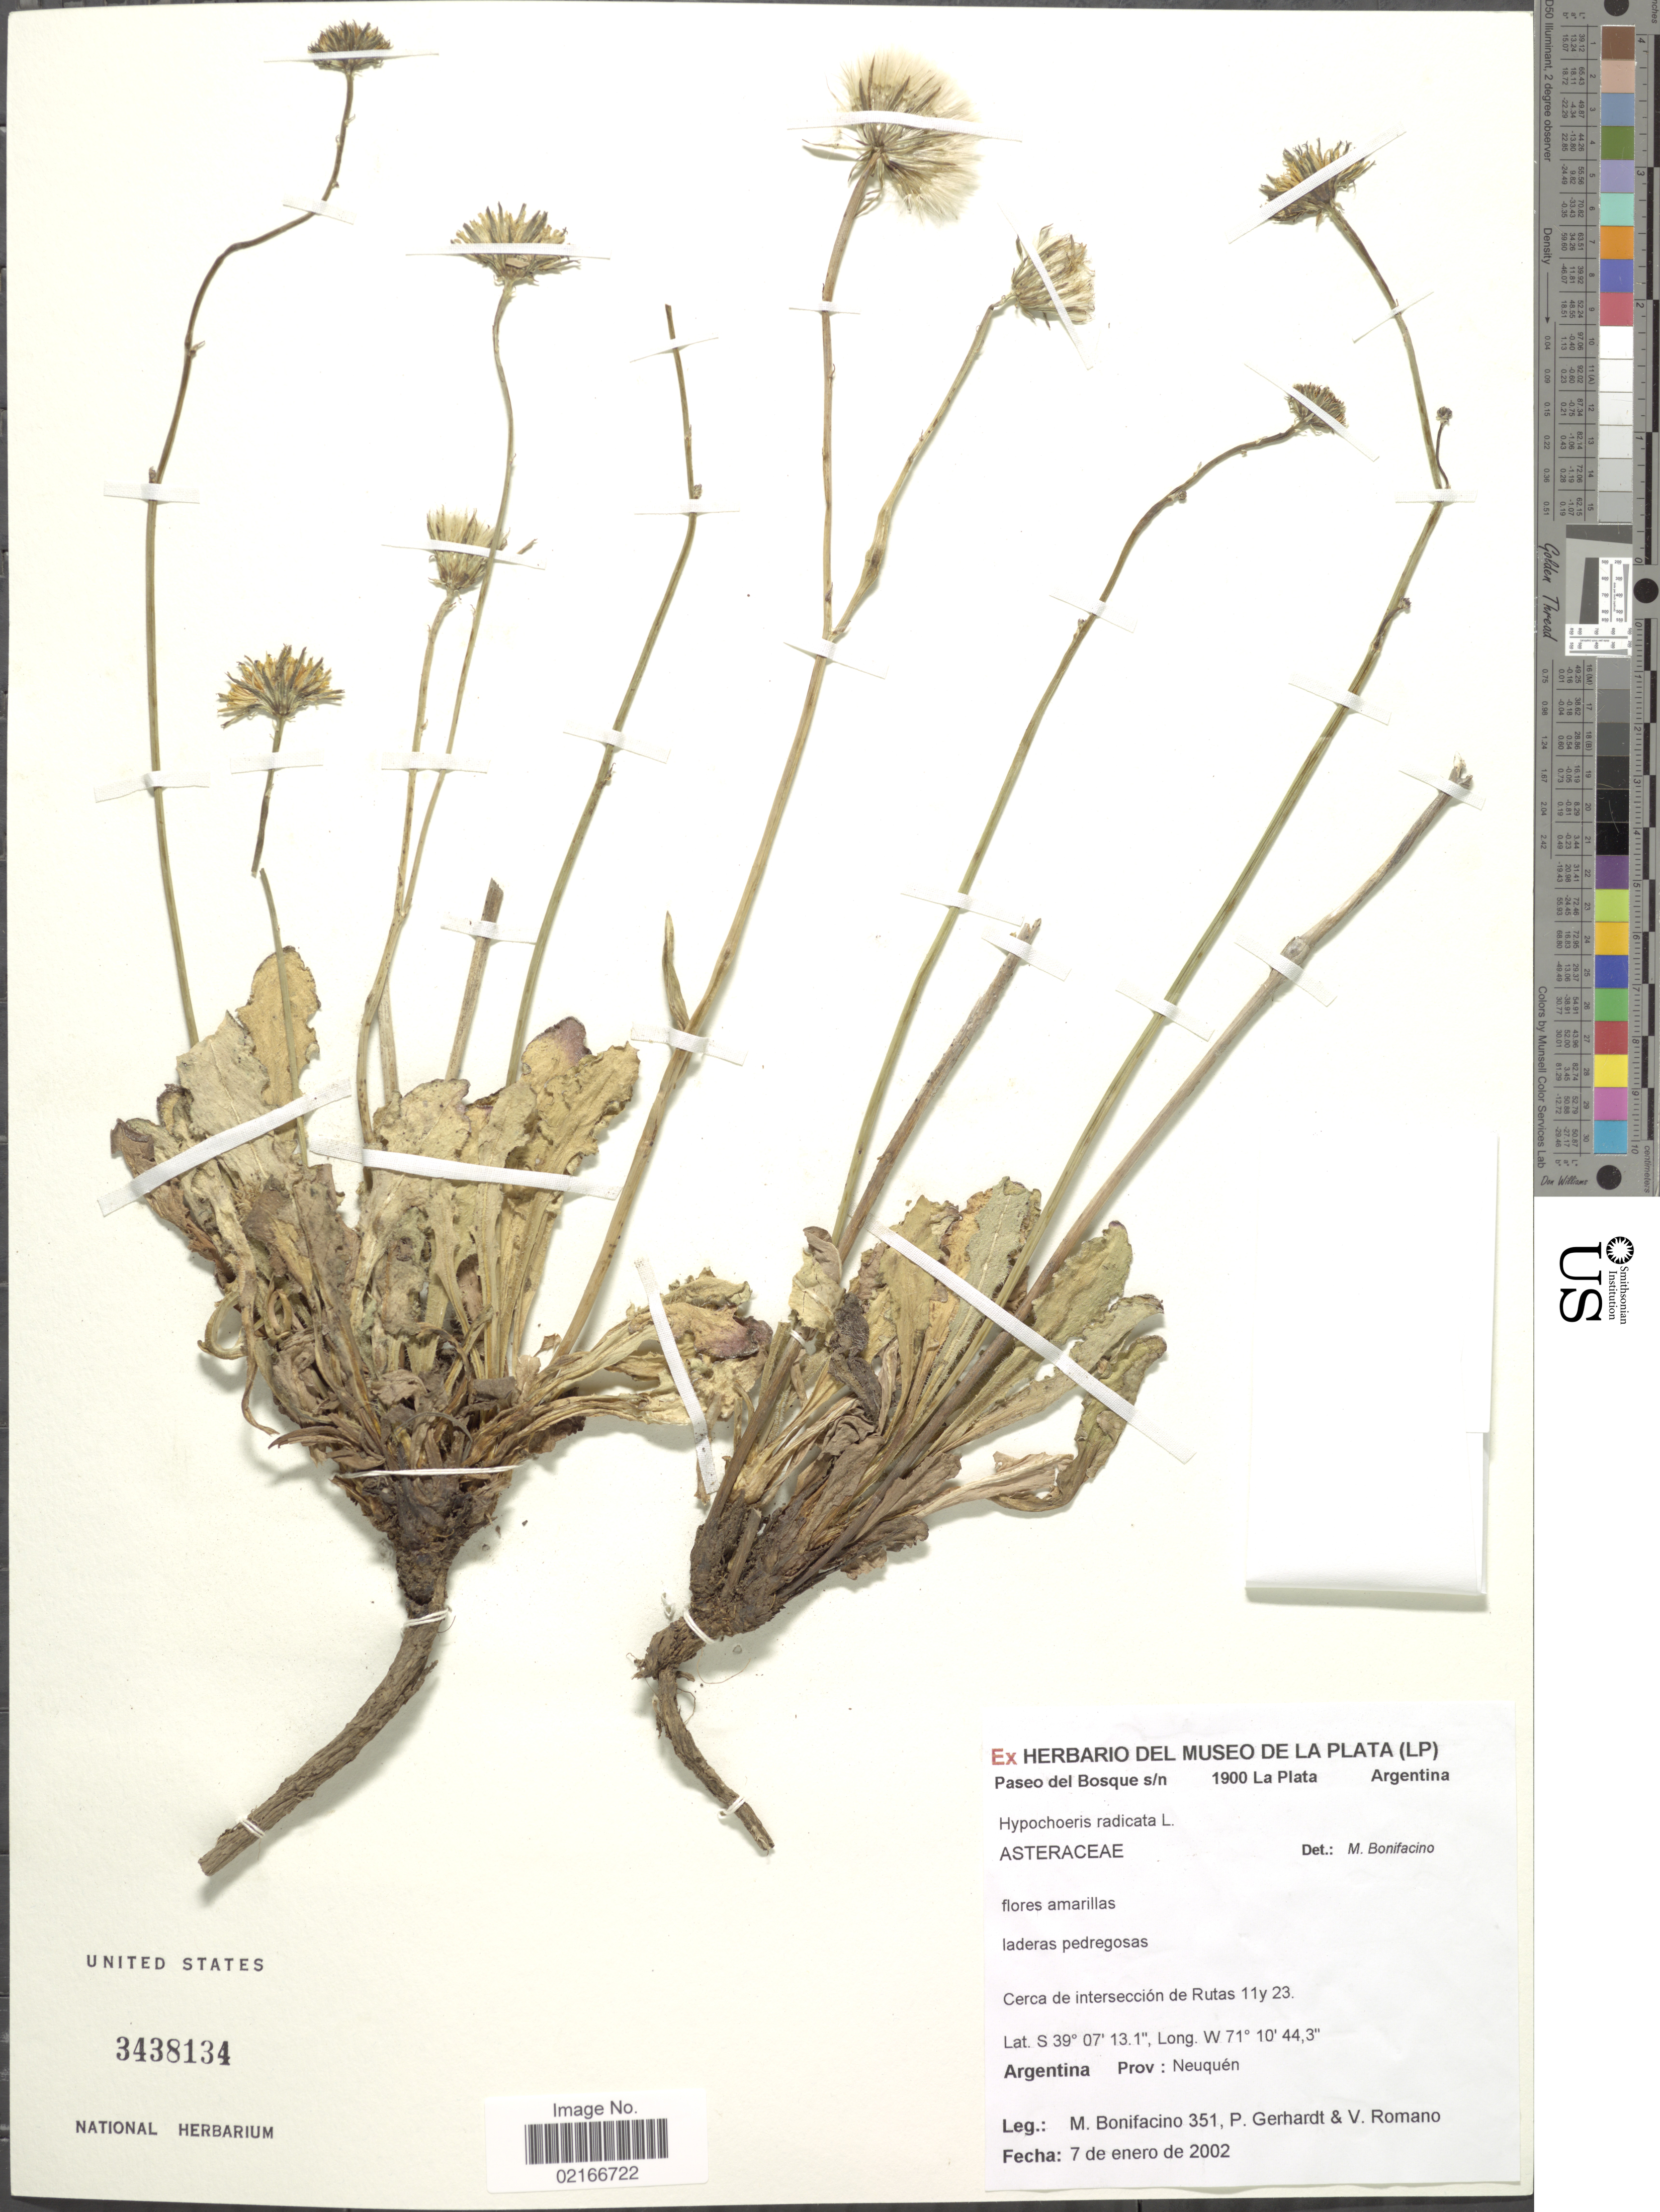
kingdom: Plantae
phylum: Tracheophyta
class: Magnoliopsida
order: Asterales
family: Asteraceae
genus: Hypochaeris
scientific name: Hypochaeris radicata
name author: L.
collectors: M. Bonifacino, P. Gerhardt & V. Romano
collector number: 0351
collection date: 2002-01-07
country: Argentina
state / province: Neuquen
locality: Cerca de intersección de Rutas 11y 23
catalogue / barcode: US 3438134